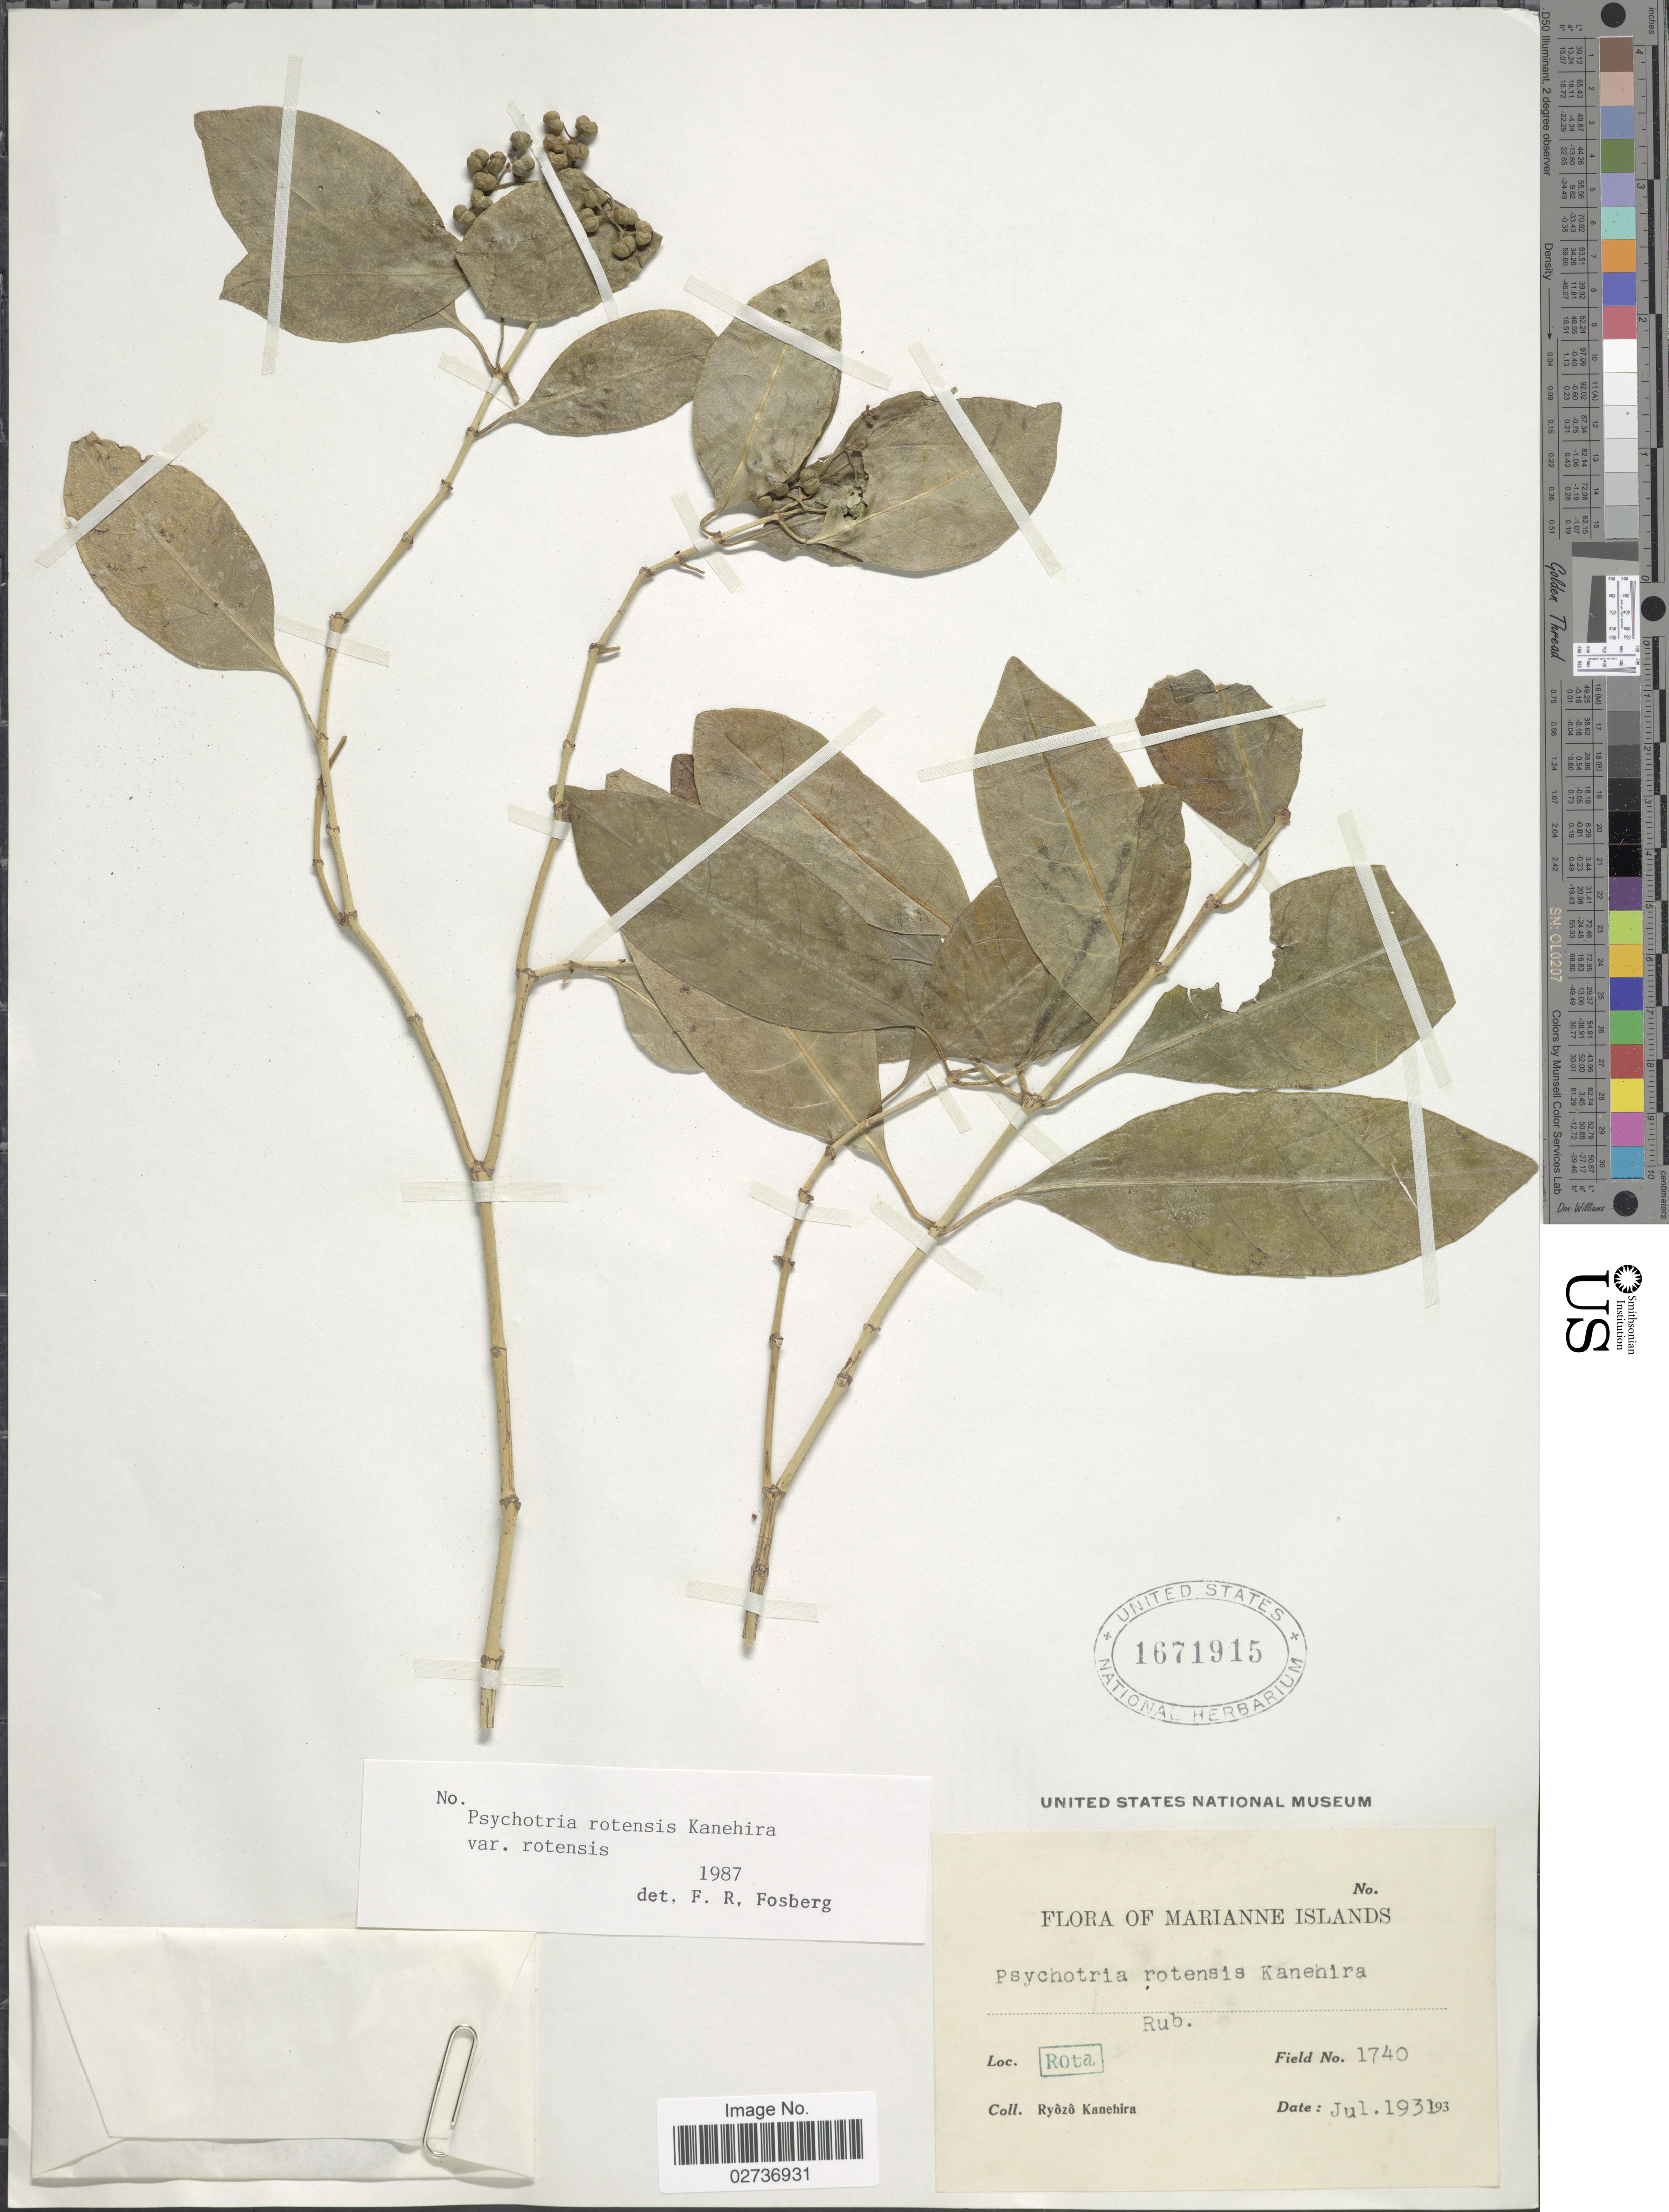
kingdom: Plantae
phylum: Tracheophyta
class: Magnoliopsida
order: Gentianales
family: Rubiaceae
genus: Psychotria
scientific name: Psychotria rotensis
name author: Kaneh.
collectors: R. Kanehira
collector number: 1740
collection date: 1931-07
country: Northern Mariana Islands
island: Rota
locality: Rota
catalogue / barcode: US 1671915